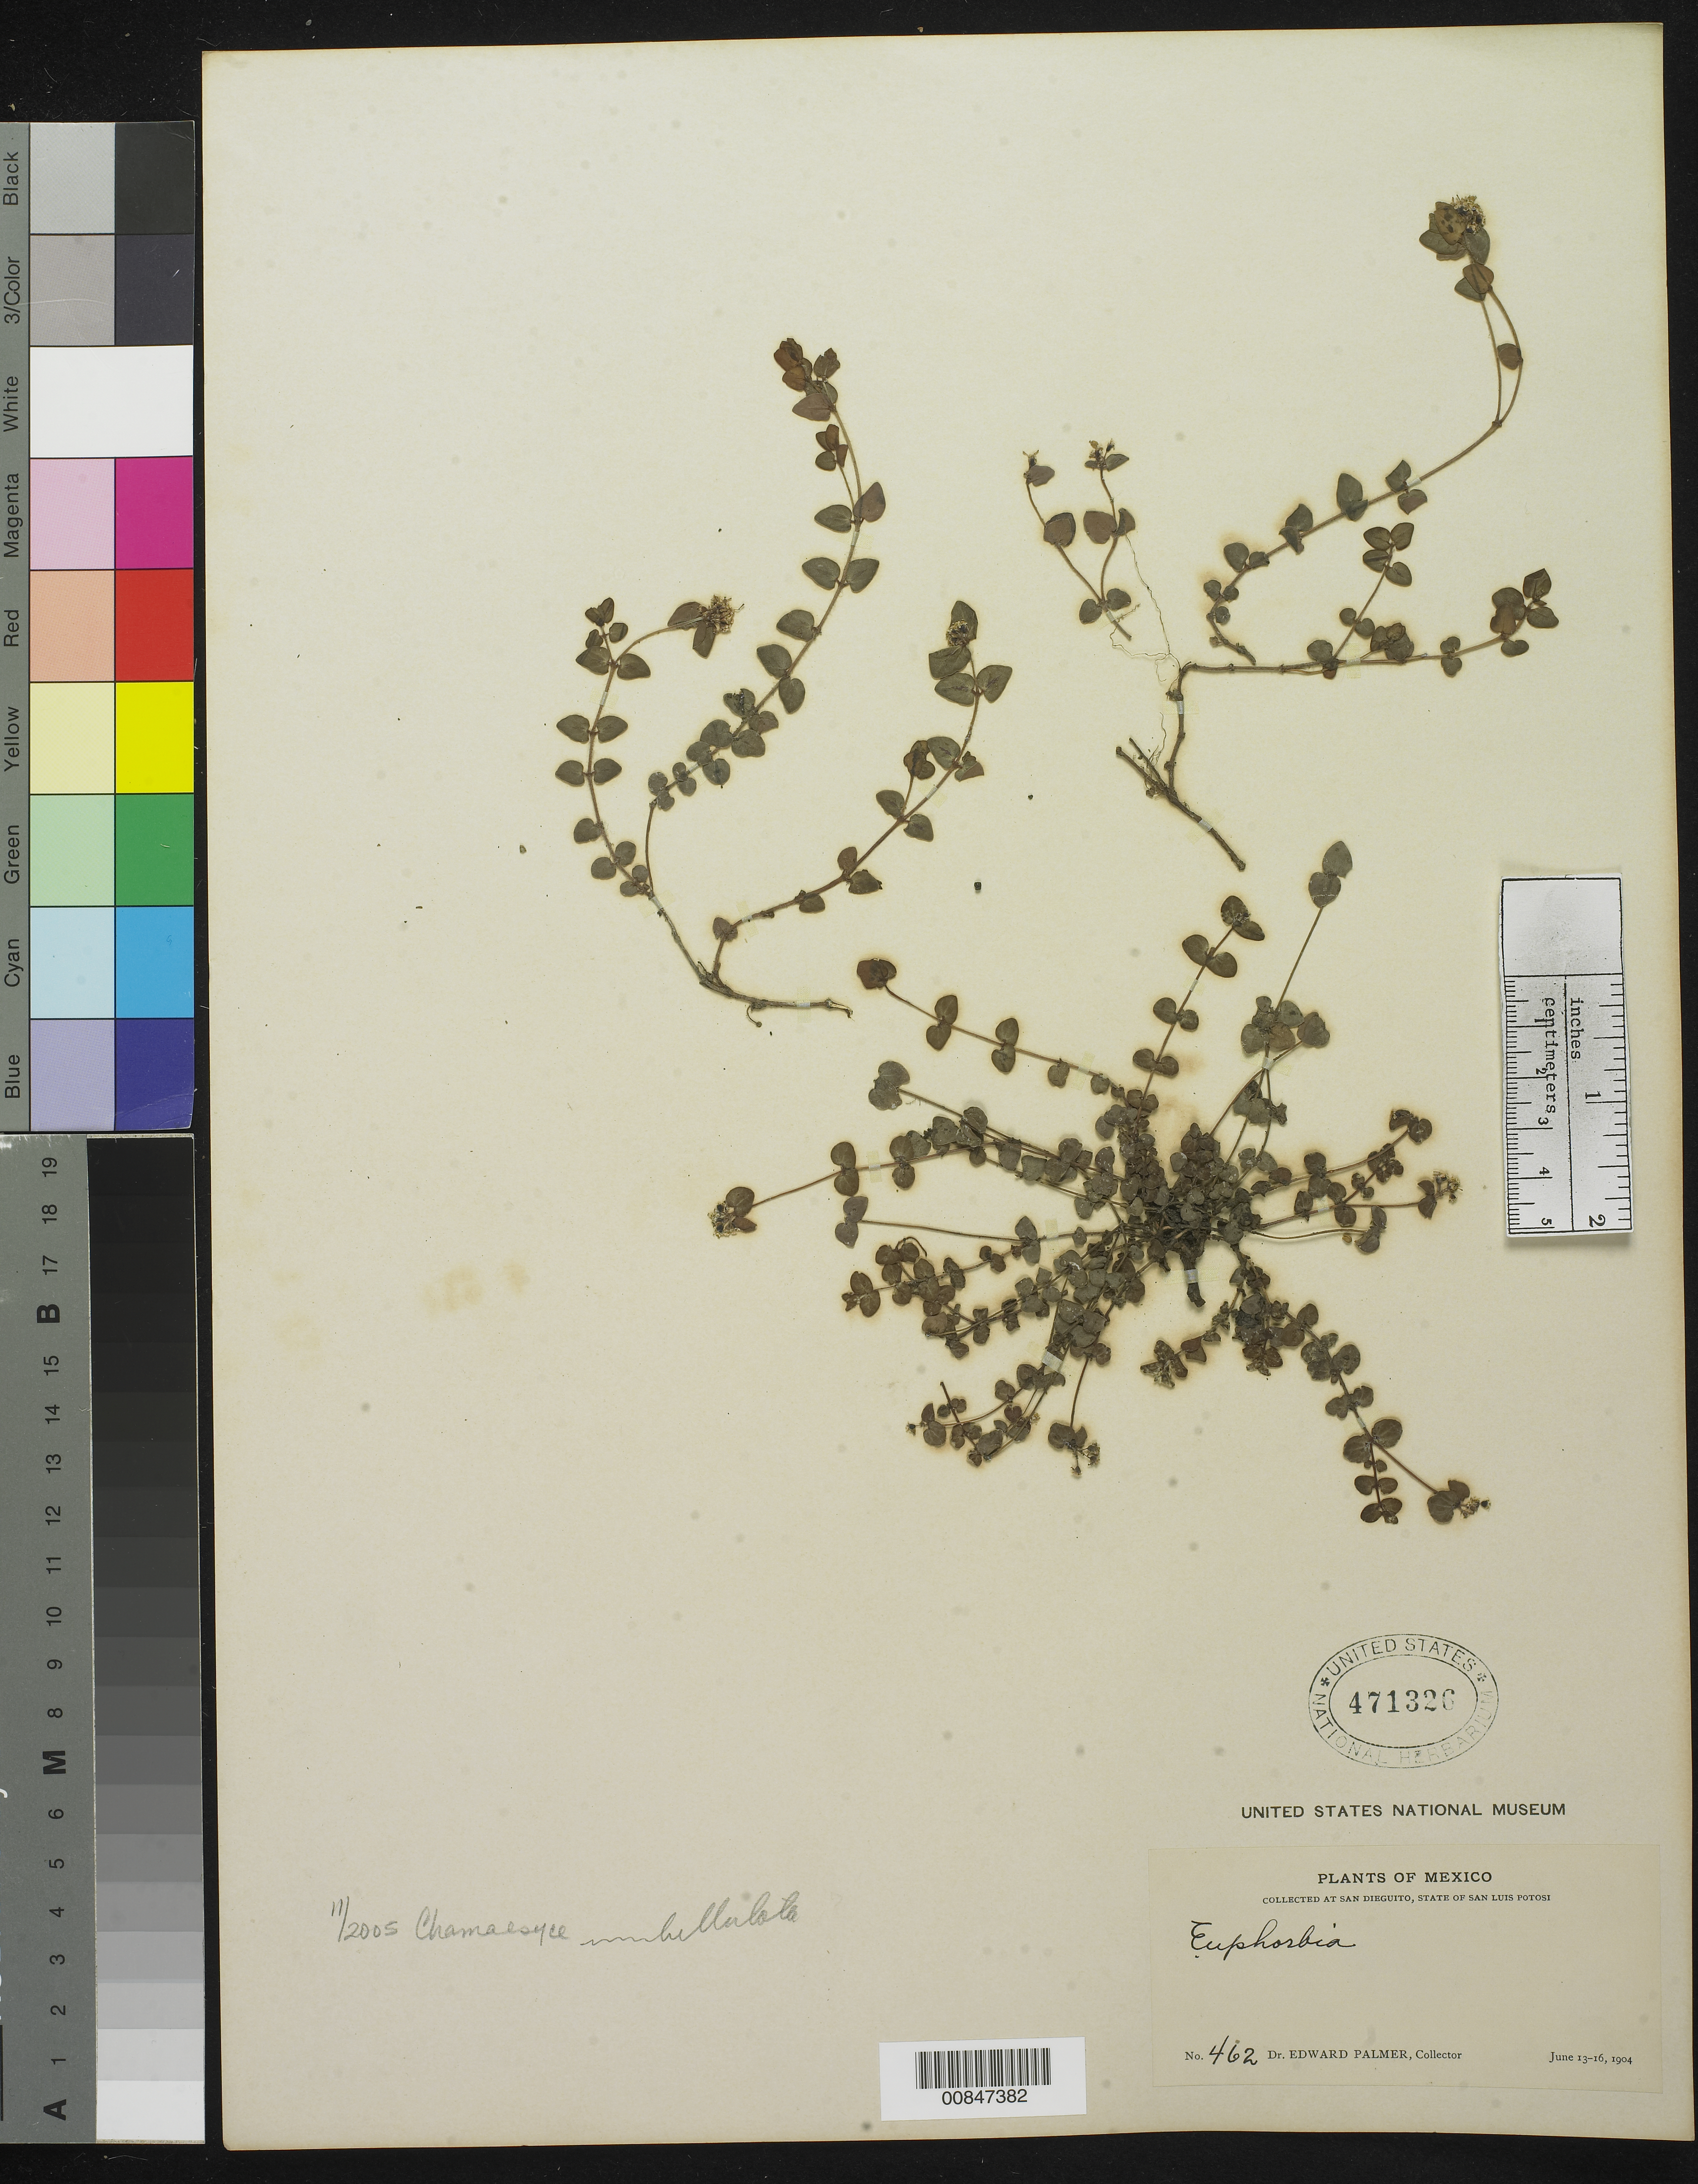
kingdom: Plantae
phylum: Tracheophyta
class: Magnoliopsida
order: Malpighiales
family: Euphorbiaceae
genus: Chamaesyce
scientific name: Chamaesyce umbellulata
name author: (Engelm. ex Boiss.) Millsp.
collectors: E. Palmer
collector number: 462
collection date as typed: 13 Jun 1904 to 16 Jun 1904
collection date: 1904-06-13/1904-06-16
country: Mexico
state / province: San Luis Potosí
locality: San Dieguito, San Luis Potosí.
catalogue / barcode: US 471326